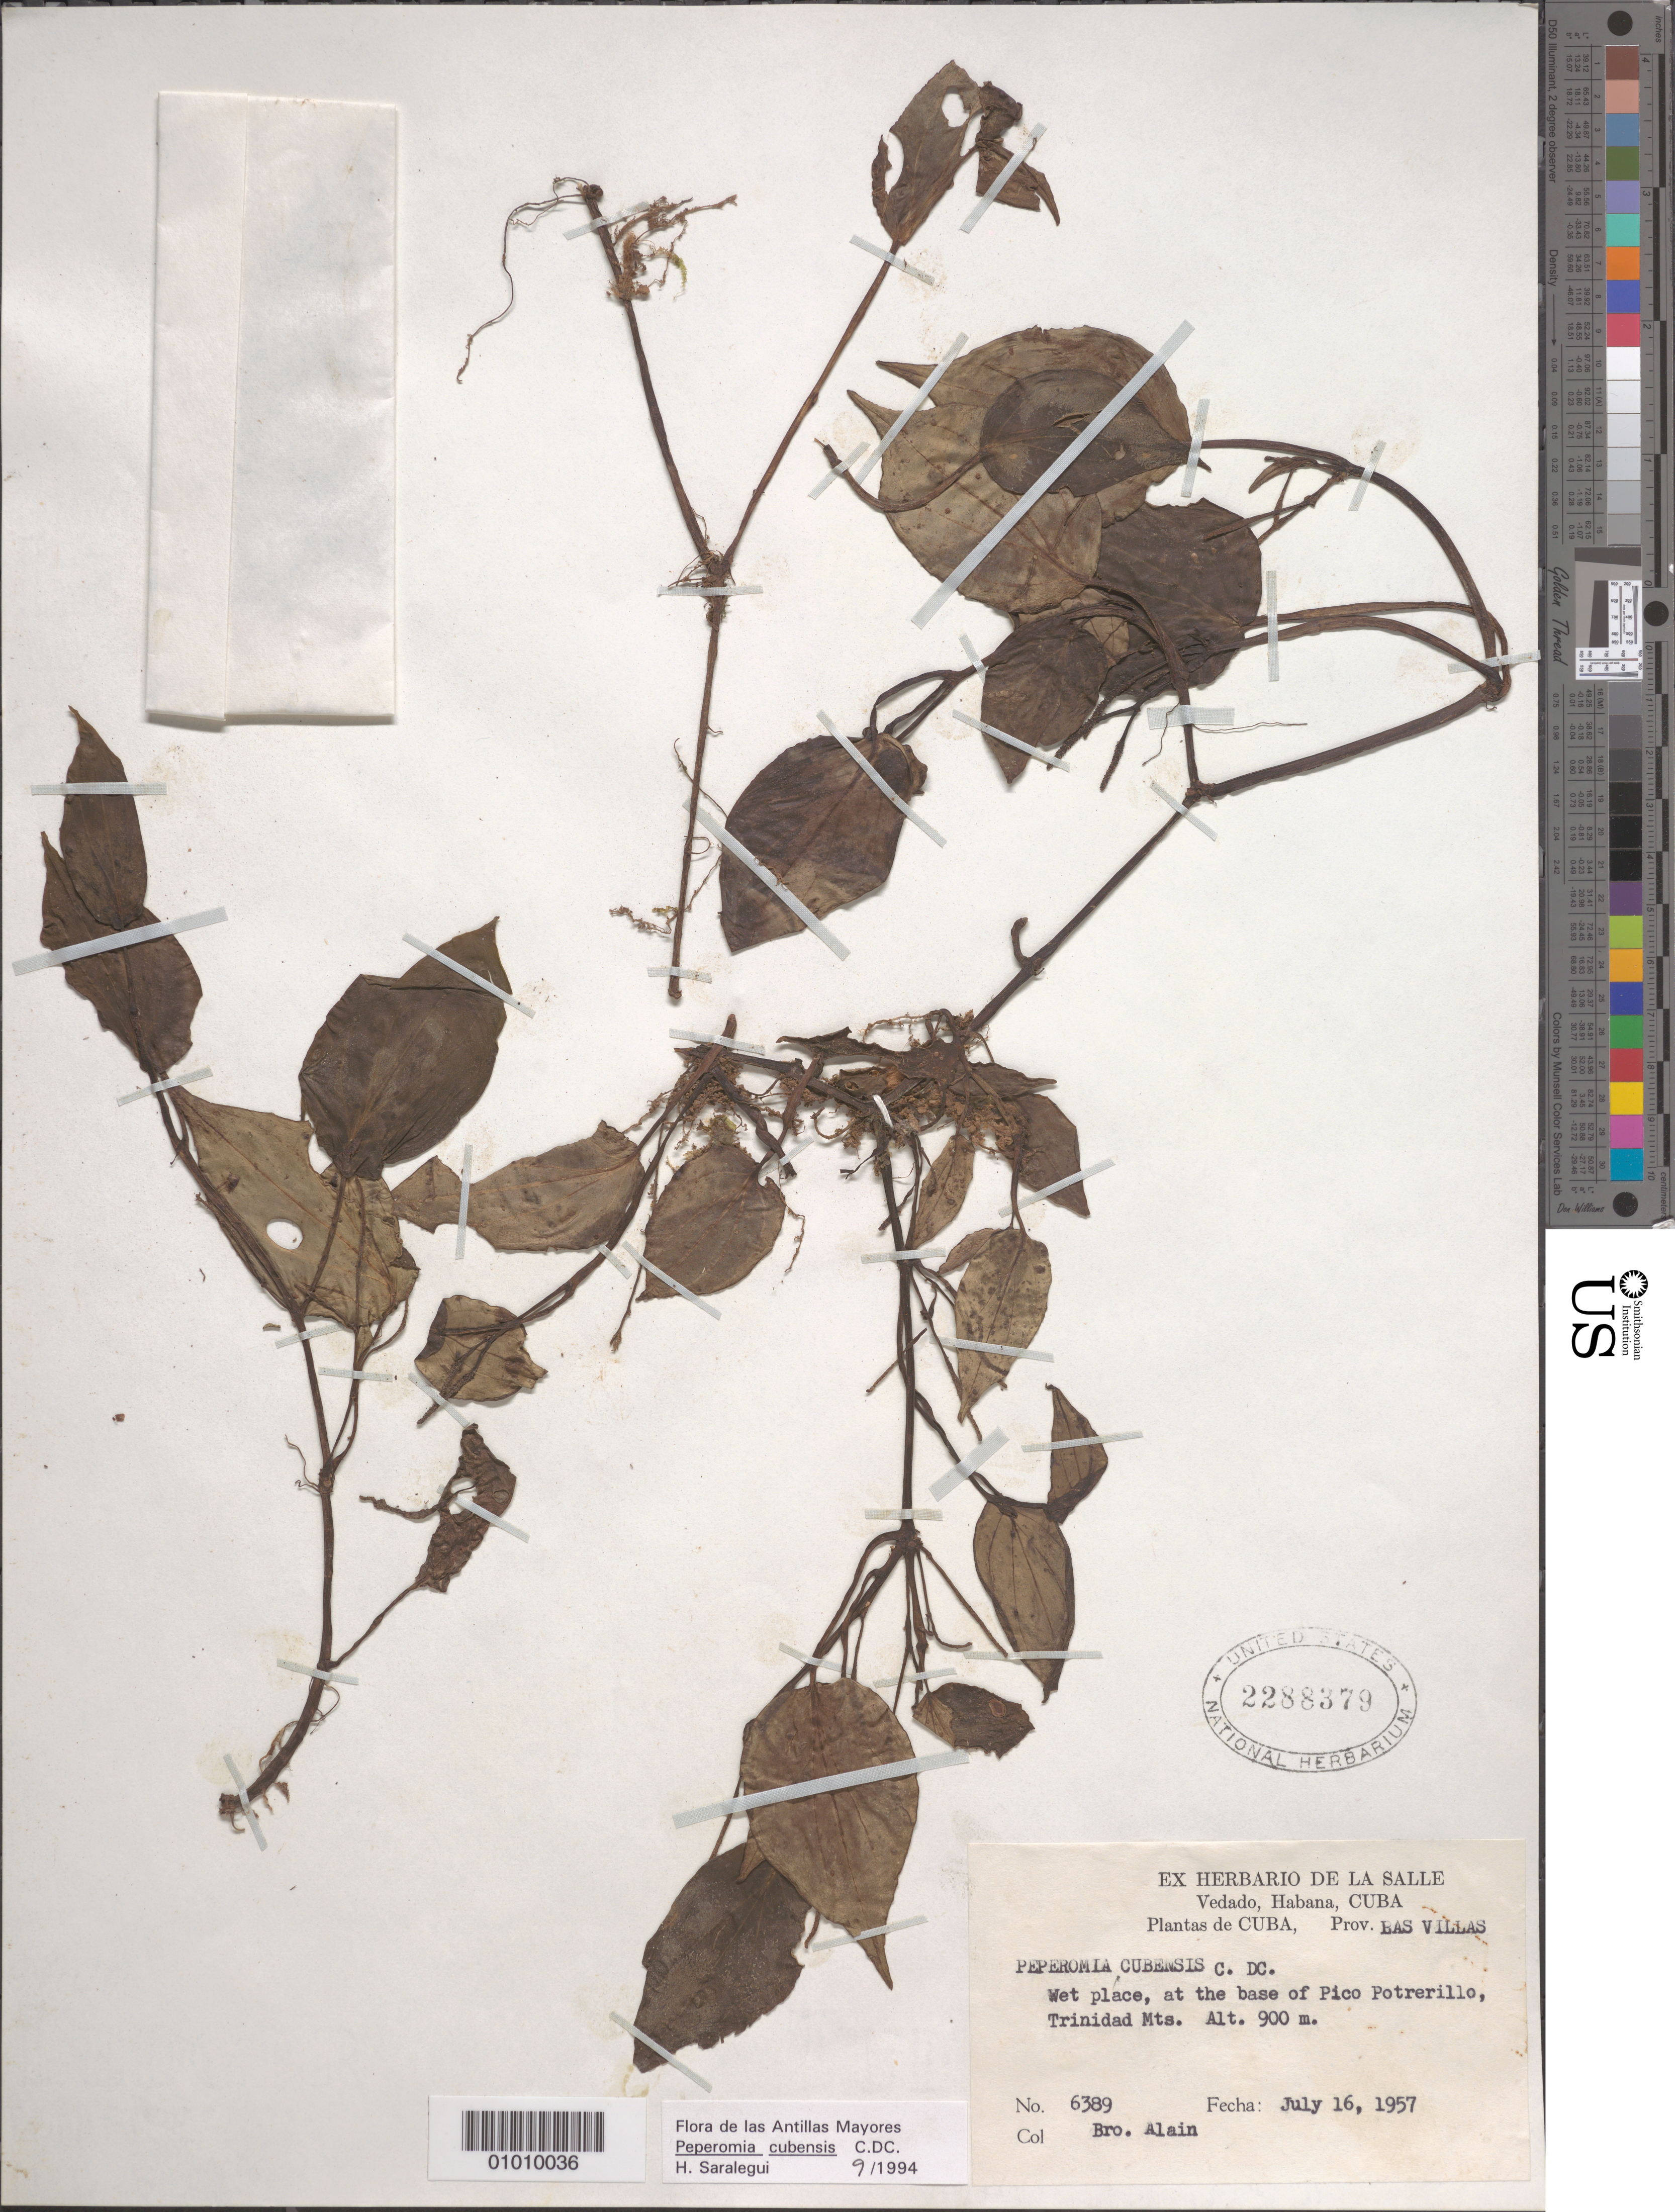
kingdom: Plantae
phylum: Tracheophyta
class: Magnoliopsida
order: Piperales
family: Piperaceae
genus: Peperomia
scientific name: Peperomia cubensis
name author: C. DC.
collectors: A. H. Liogier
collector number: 6389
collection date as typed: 16 Jul 1957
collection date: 1957-07-16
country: Cuba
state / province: La Habana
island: Cuba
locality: Wet place, at the base of Pico Potrerillo, Trinidad Mts Bas Villas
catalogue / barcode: US 2288379